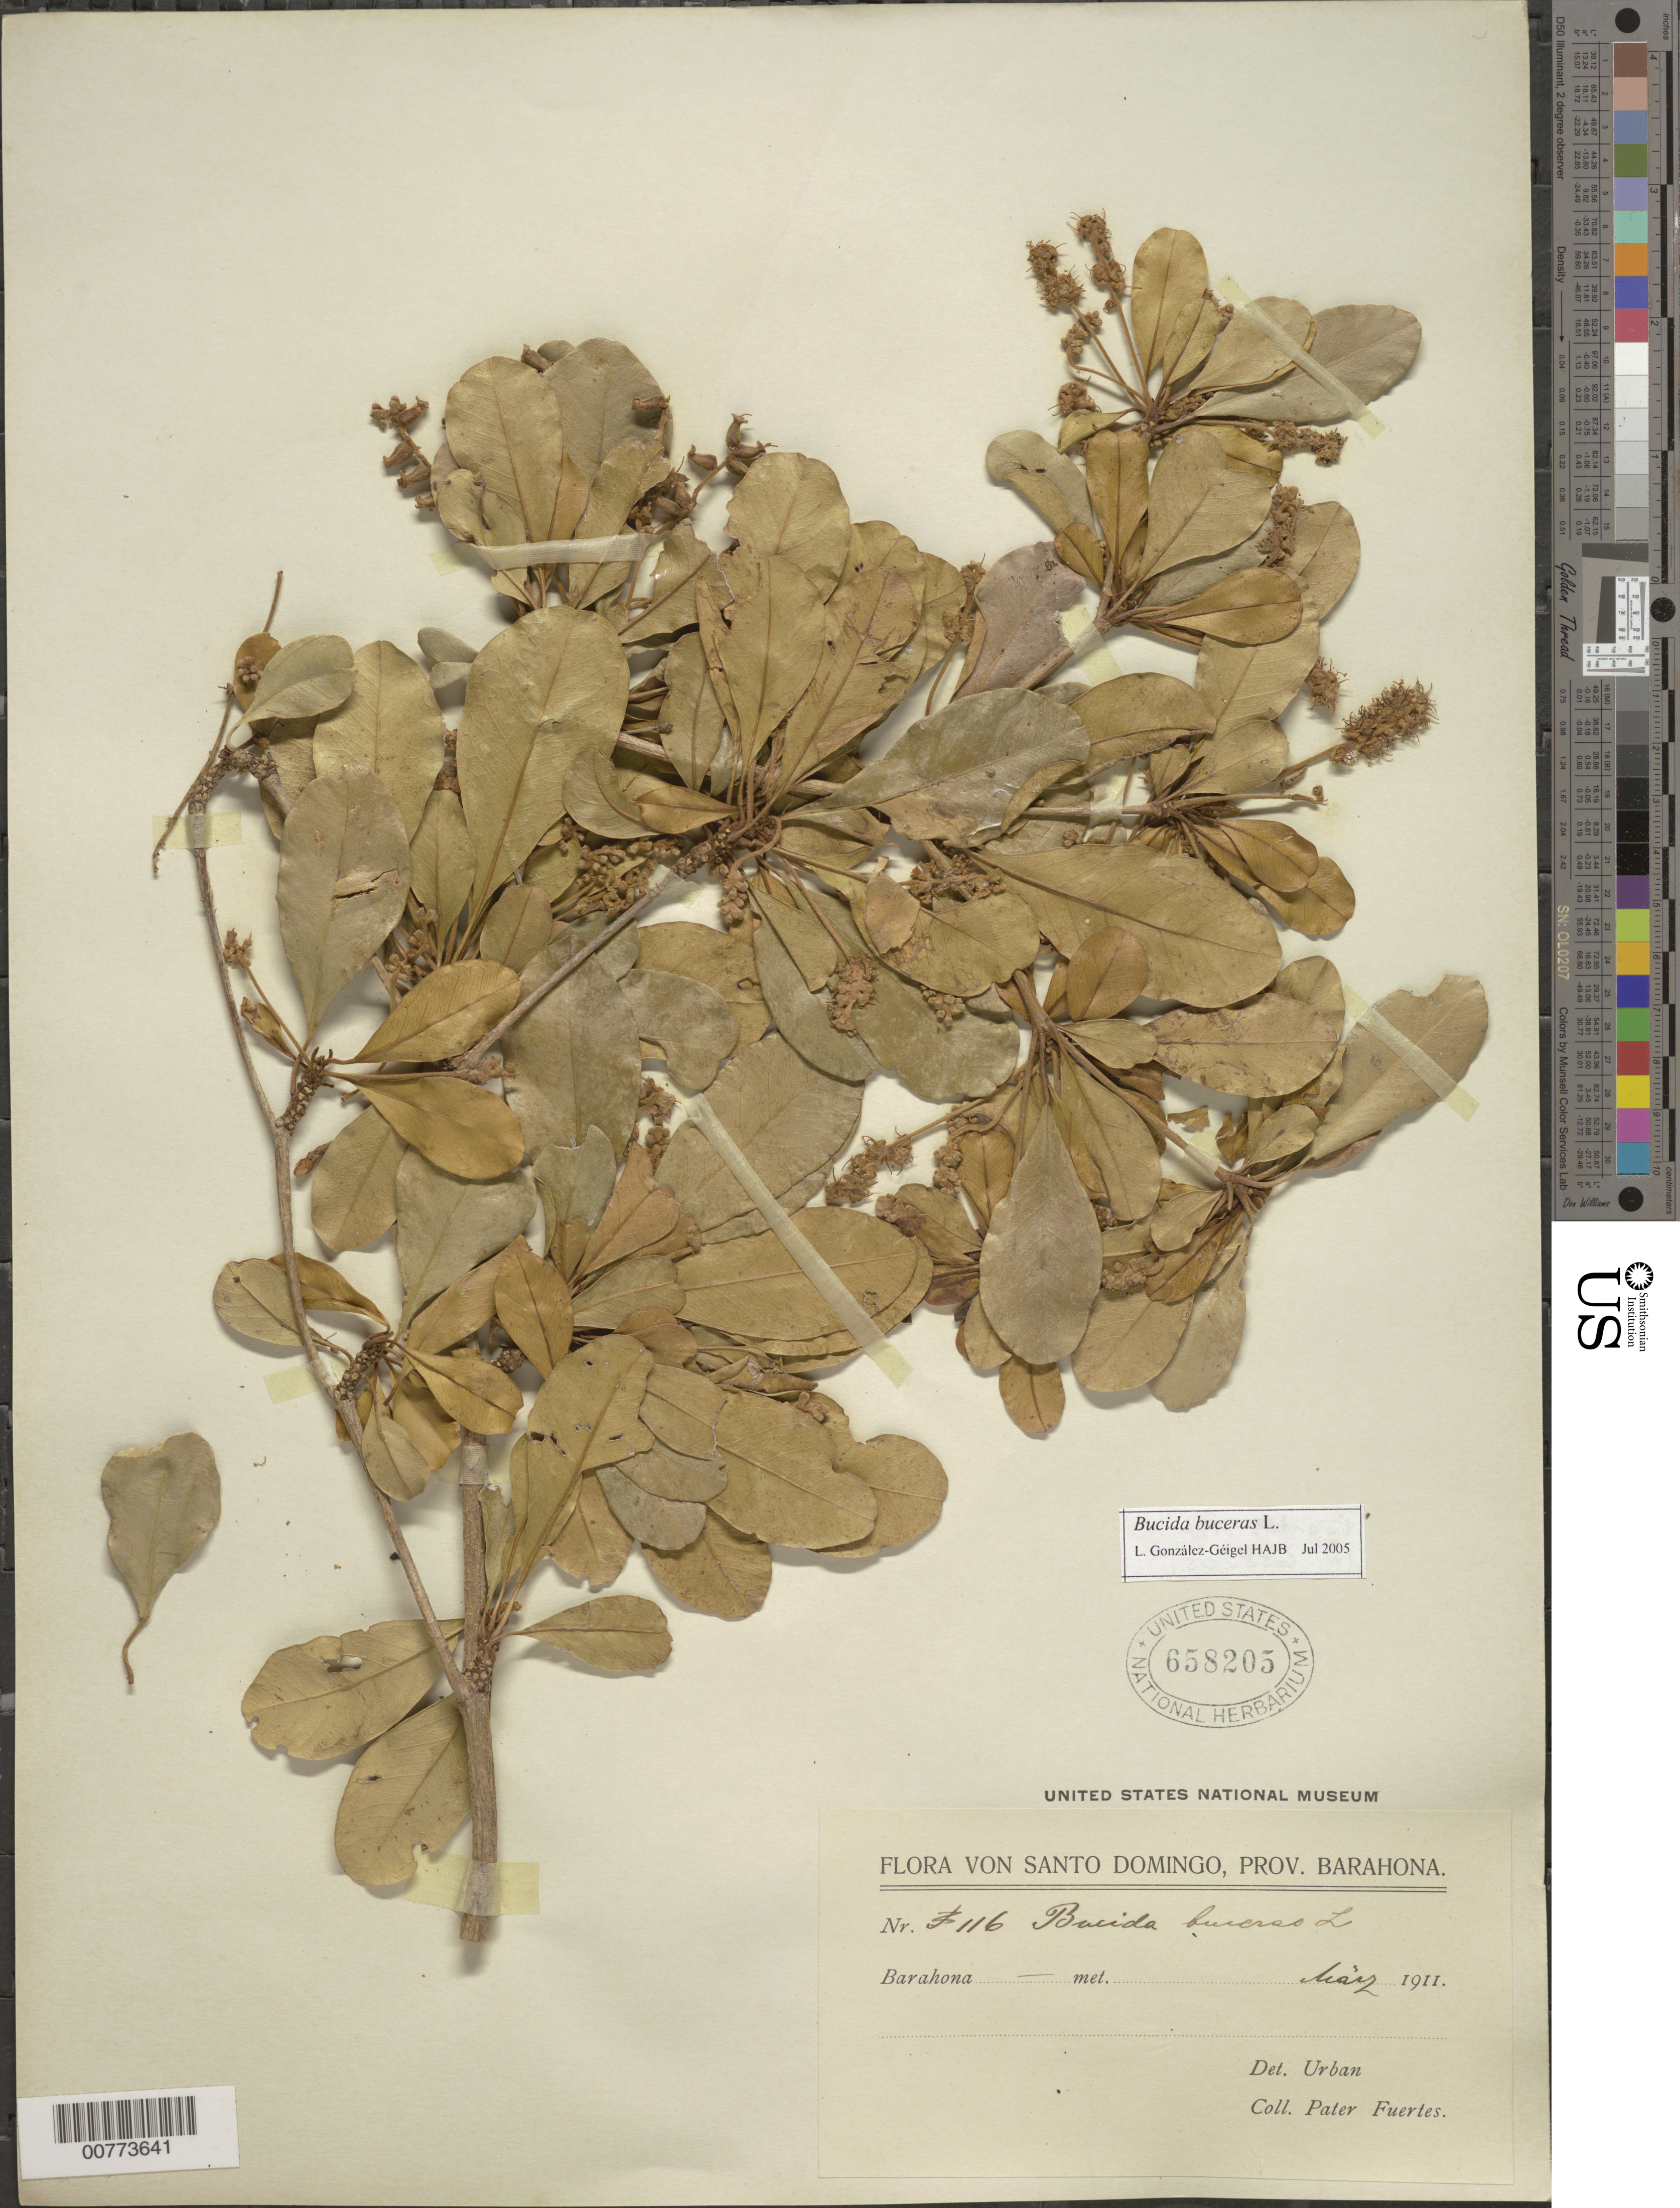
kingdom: Plantae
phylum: Tracheophyta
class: Magnoliopsida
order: Myrtales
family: Combretaceae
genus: Terminalia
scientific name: Terminalia buceras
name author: (L.) C. Wright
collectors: M. D. Fuertes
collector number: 116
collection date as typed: Dec 1911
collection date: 1911-12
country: Dominican Republic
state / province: Barahona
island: Hispaniola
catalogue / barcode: US 658205